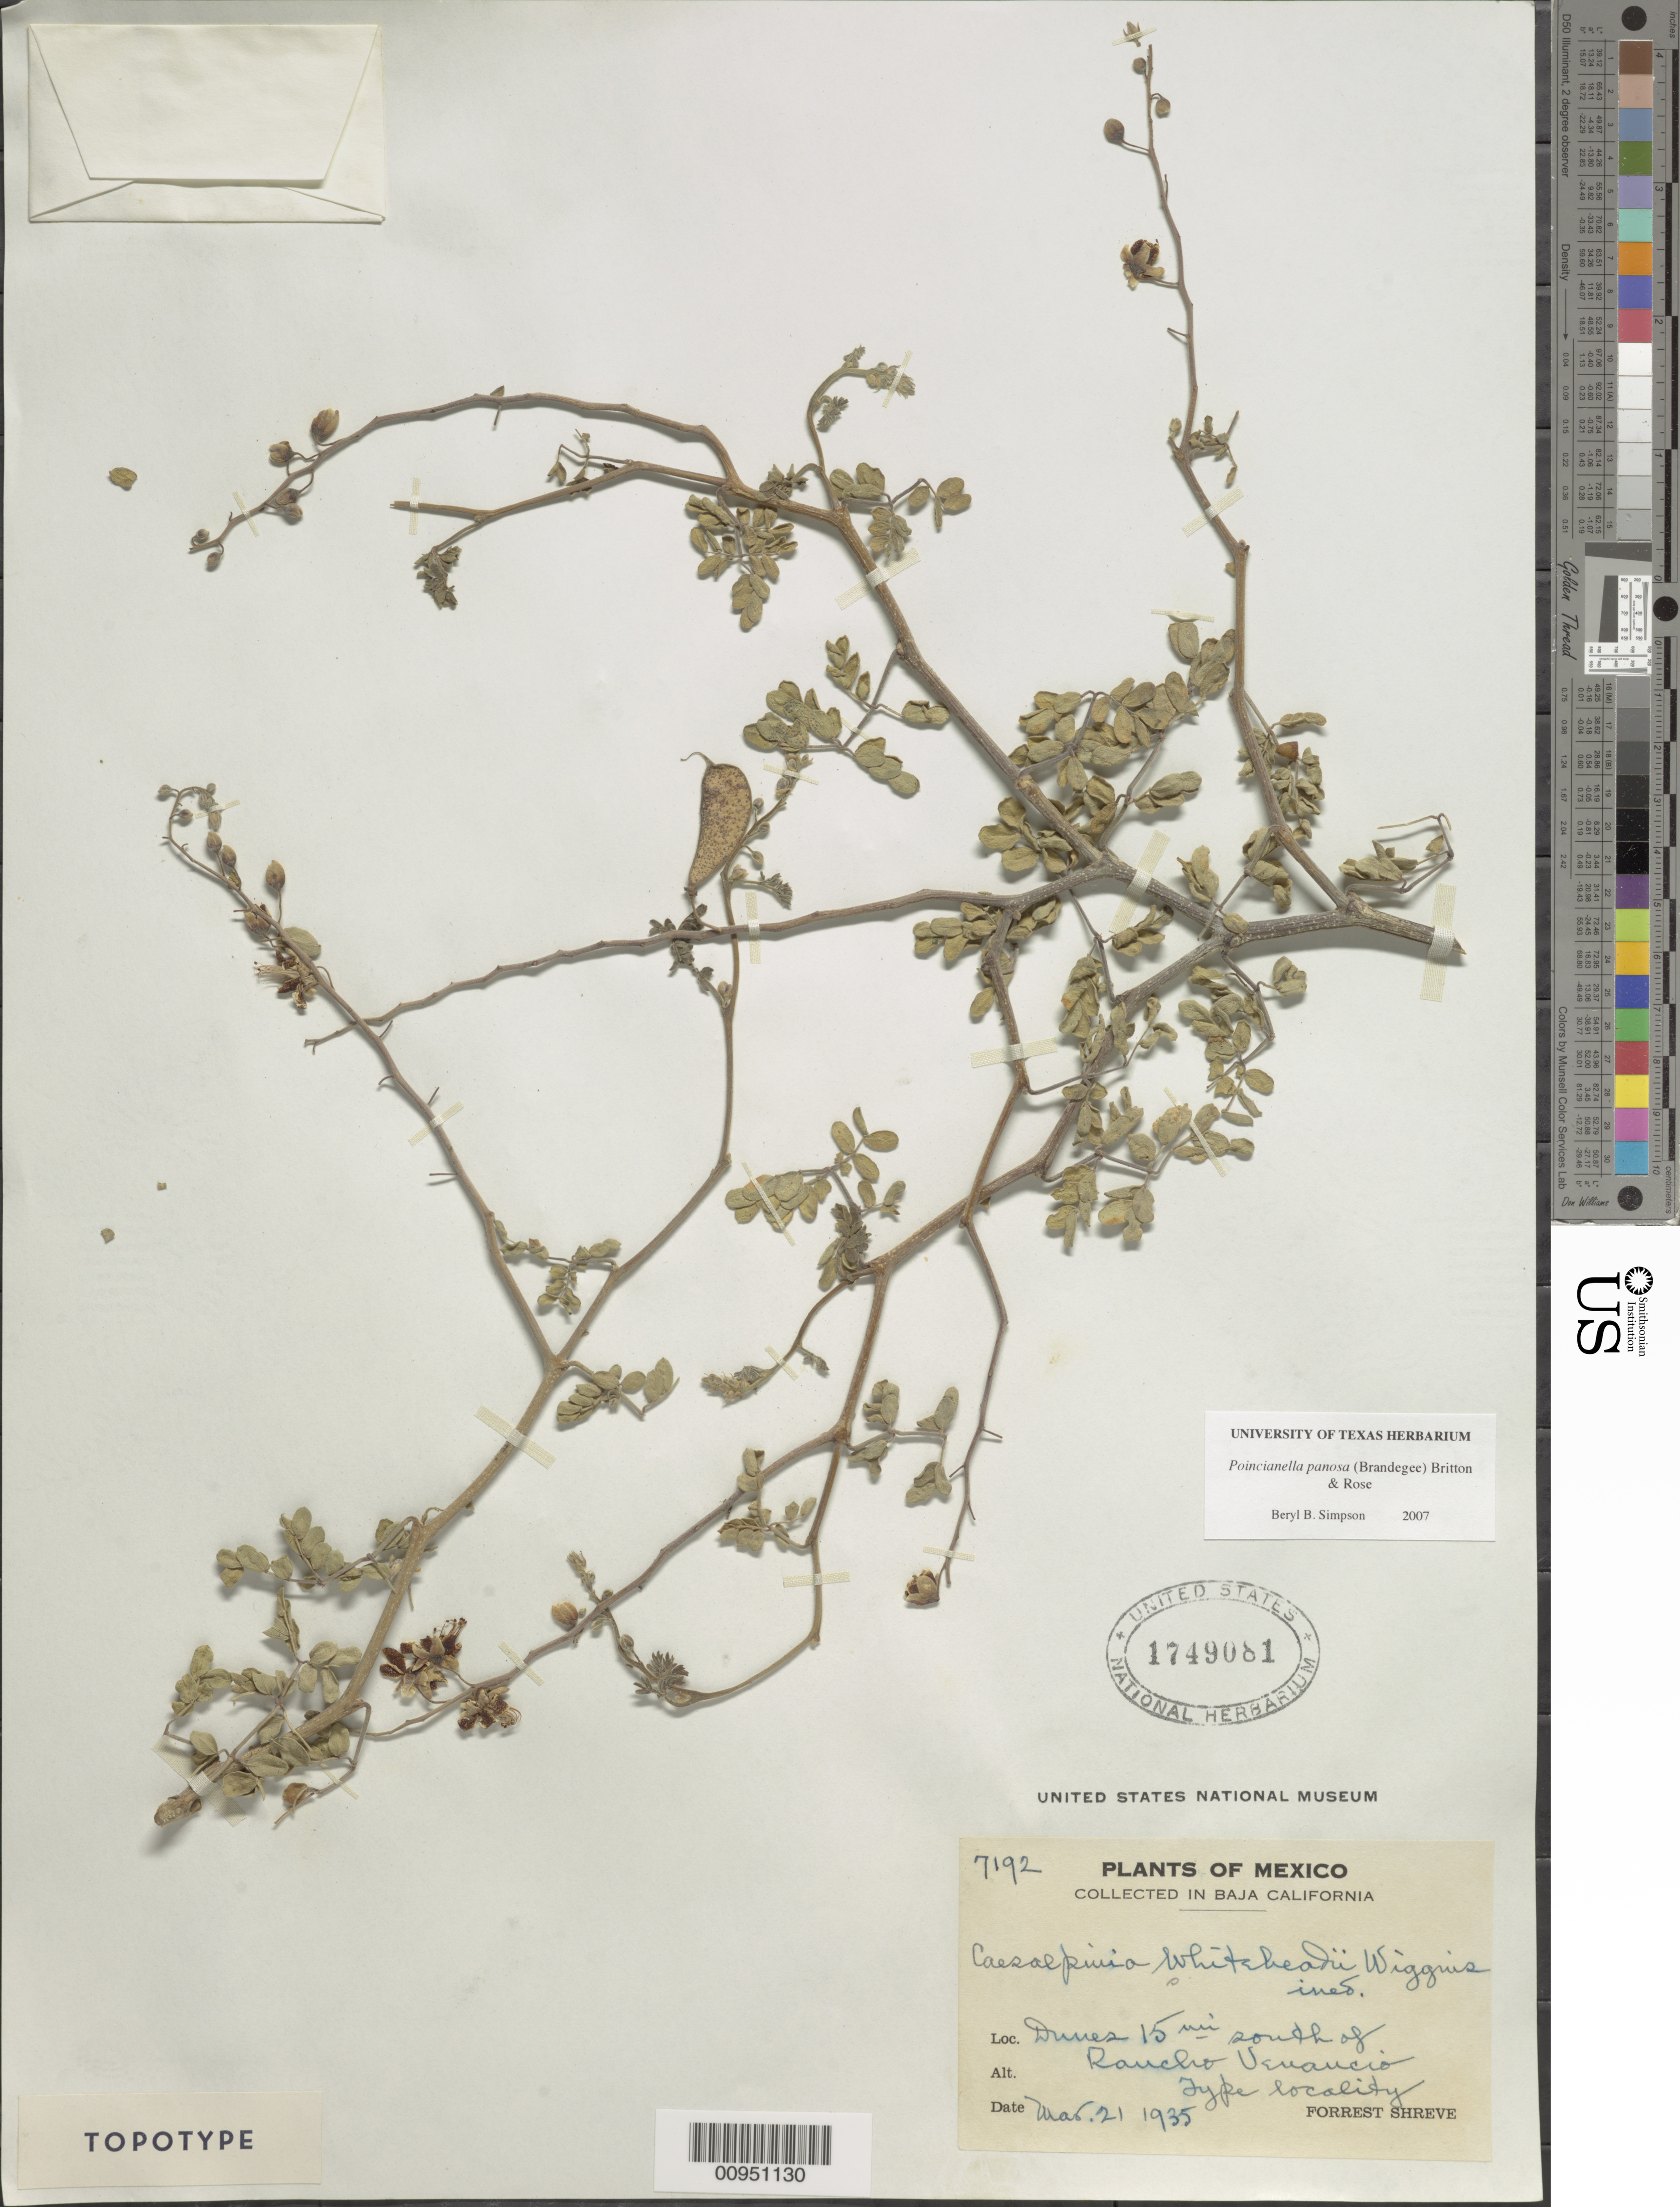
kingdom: Plantae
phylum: Tracheophyta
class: Magnoliopsida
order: Fabales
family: Fabaceae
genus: Erythrostemon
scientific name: Erythrostemon pannosus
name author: (K. Brandegee) Gagnon & G.P. Lewis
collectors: F. Shreve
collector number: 7192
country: Mexico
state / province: Baja California Sur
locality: S of Rancho Venancio, type locality.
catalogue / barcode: US 1749081